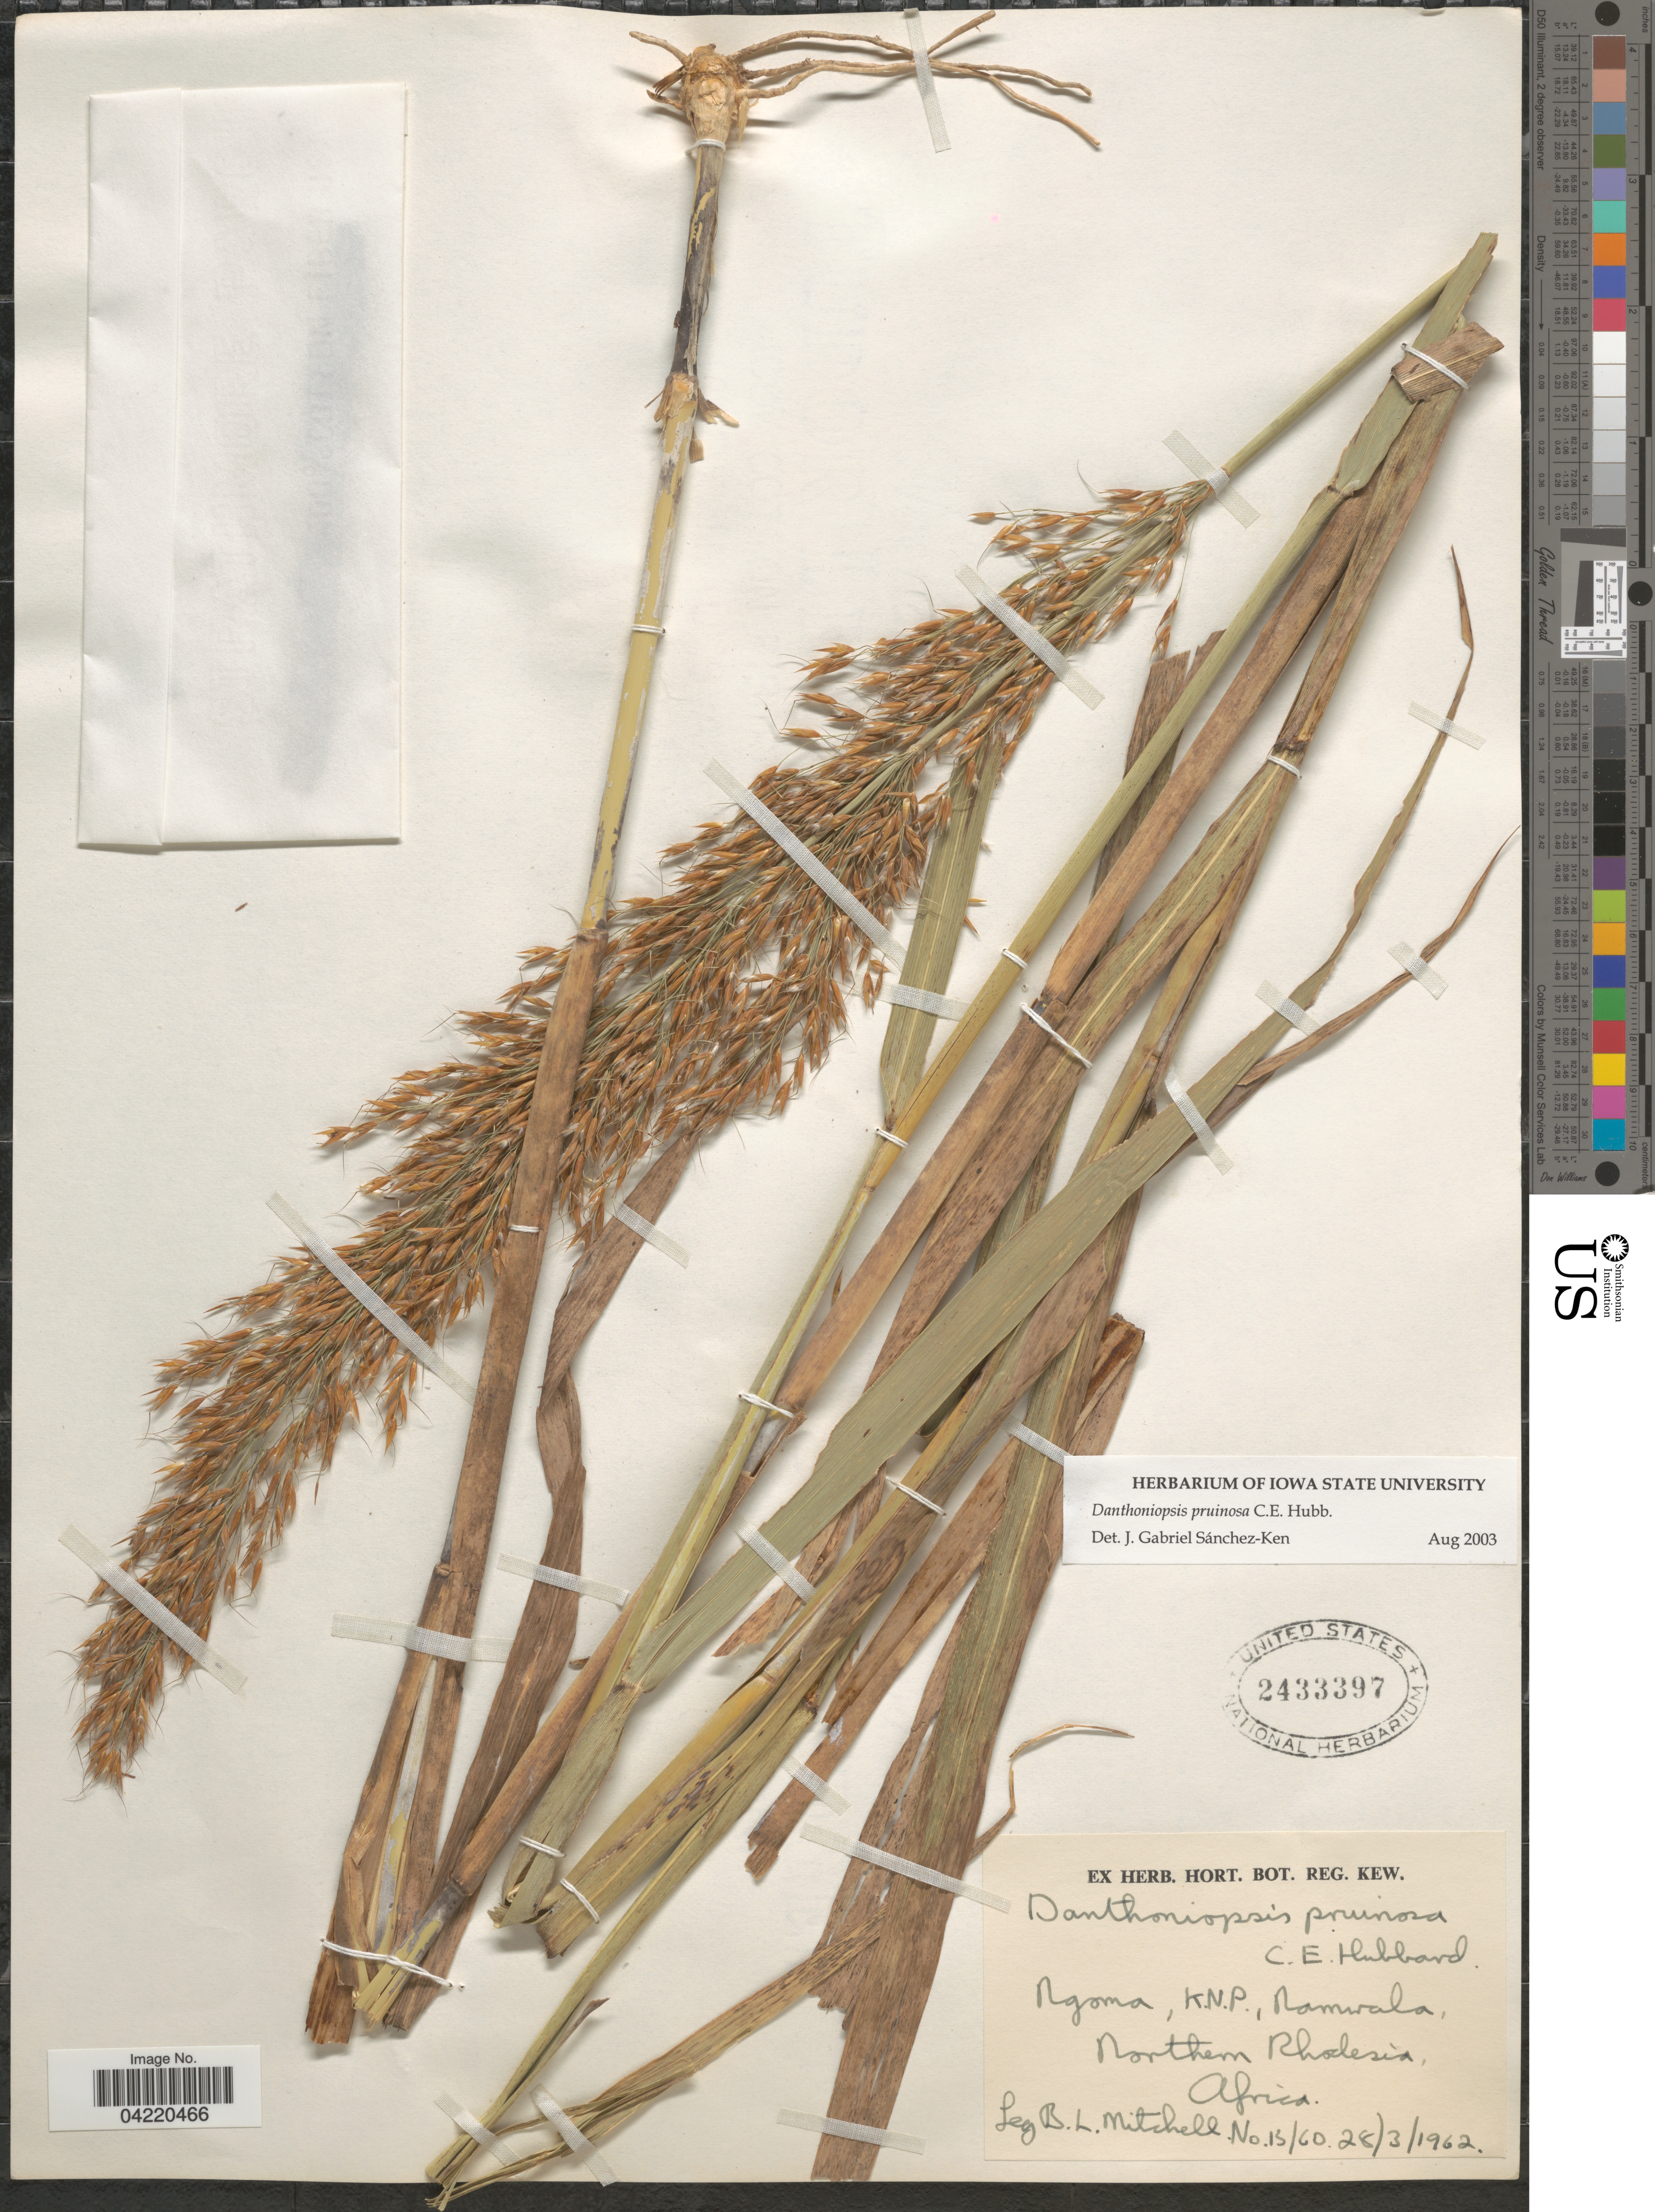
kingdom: Plantae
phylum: Tracheophyta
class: Liliopsida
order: Poales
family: Poaceae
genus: Danthoniopsis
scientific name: Danthoniopsis pruinosa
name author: C. E. Hubb.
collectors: B. Mitchell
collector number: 13/60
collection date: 1962-03-28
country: Zambia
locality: Ngoma, K.N.P., Namwala, Northern Rhodesia.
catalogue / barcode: US 2433397